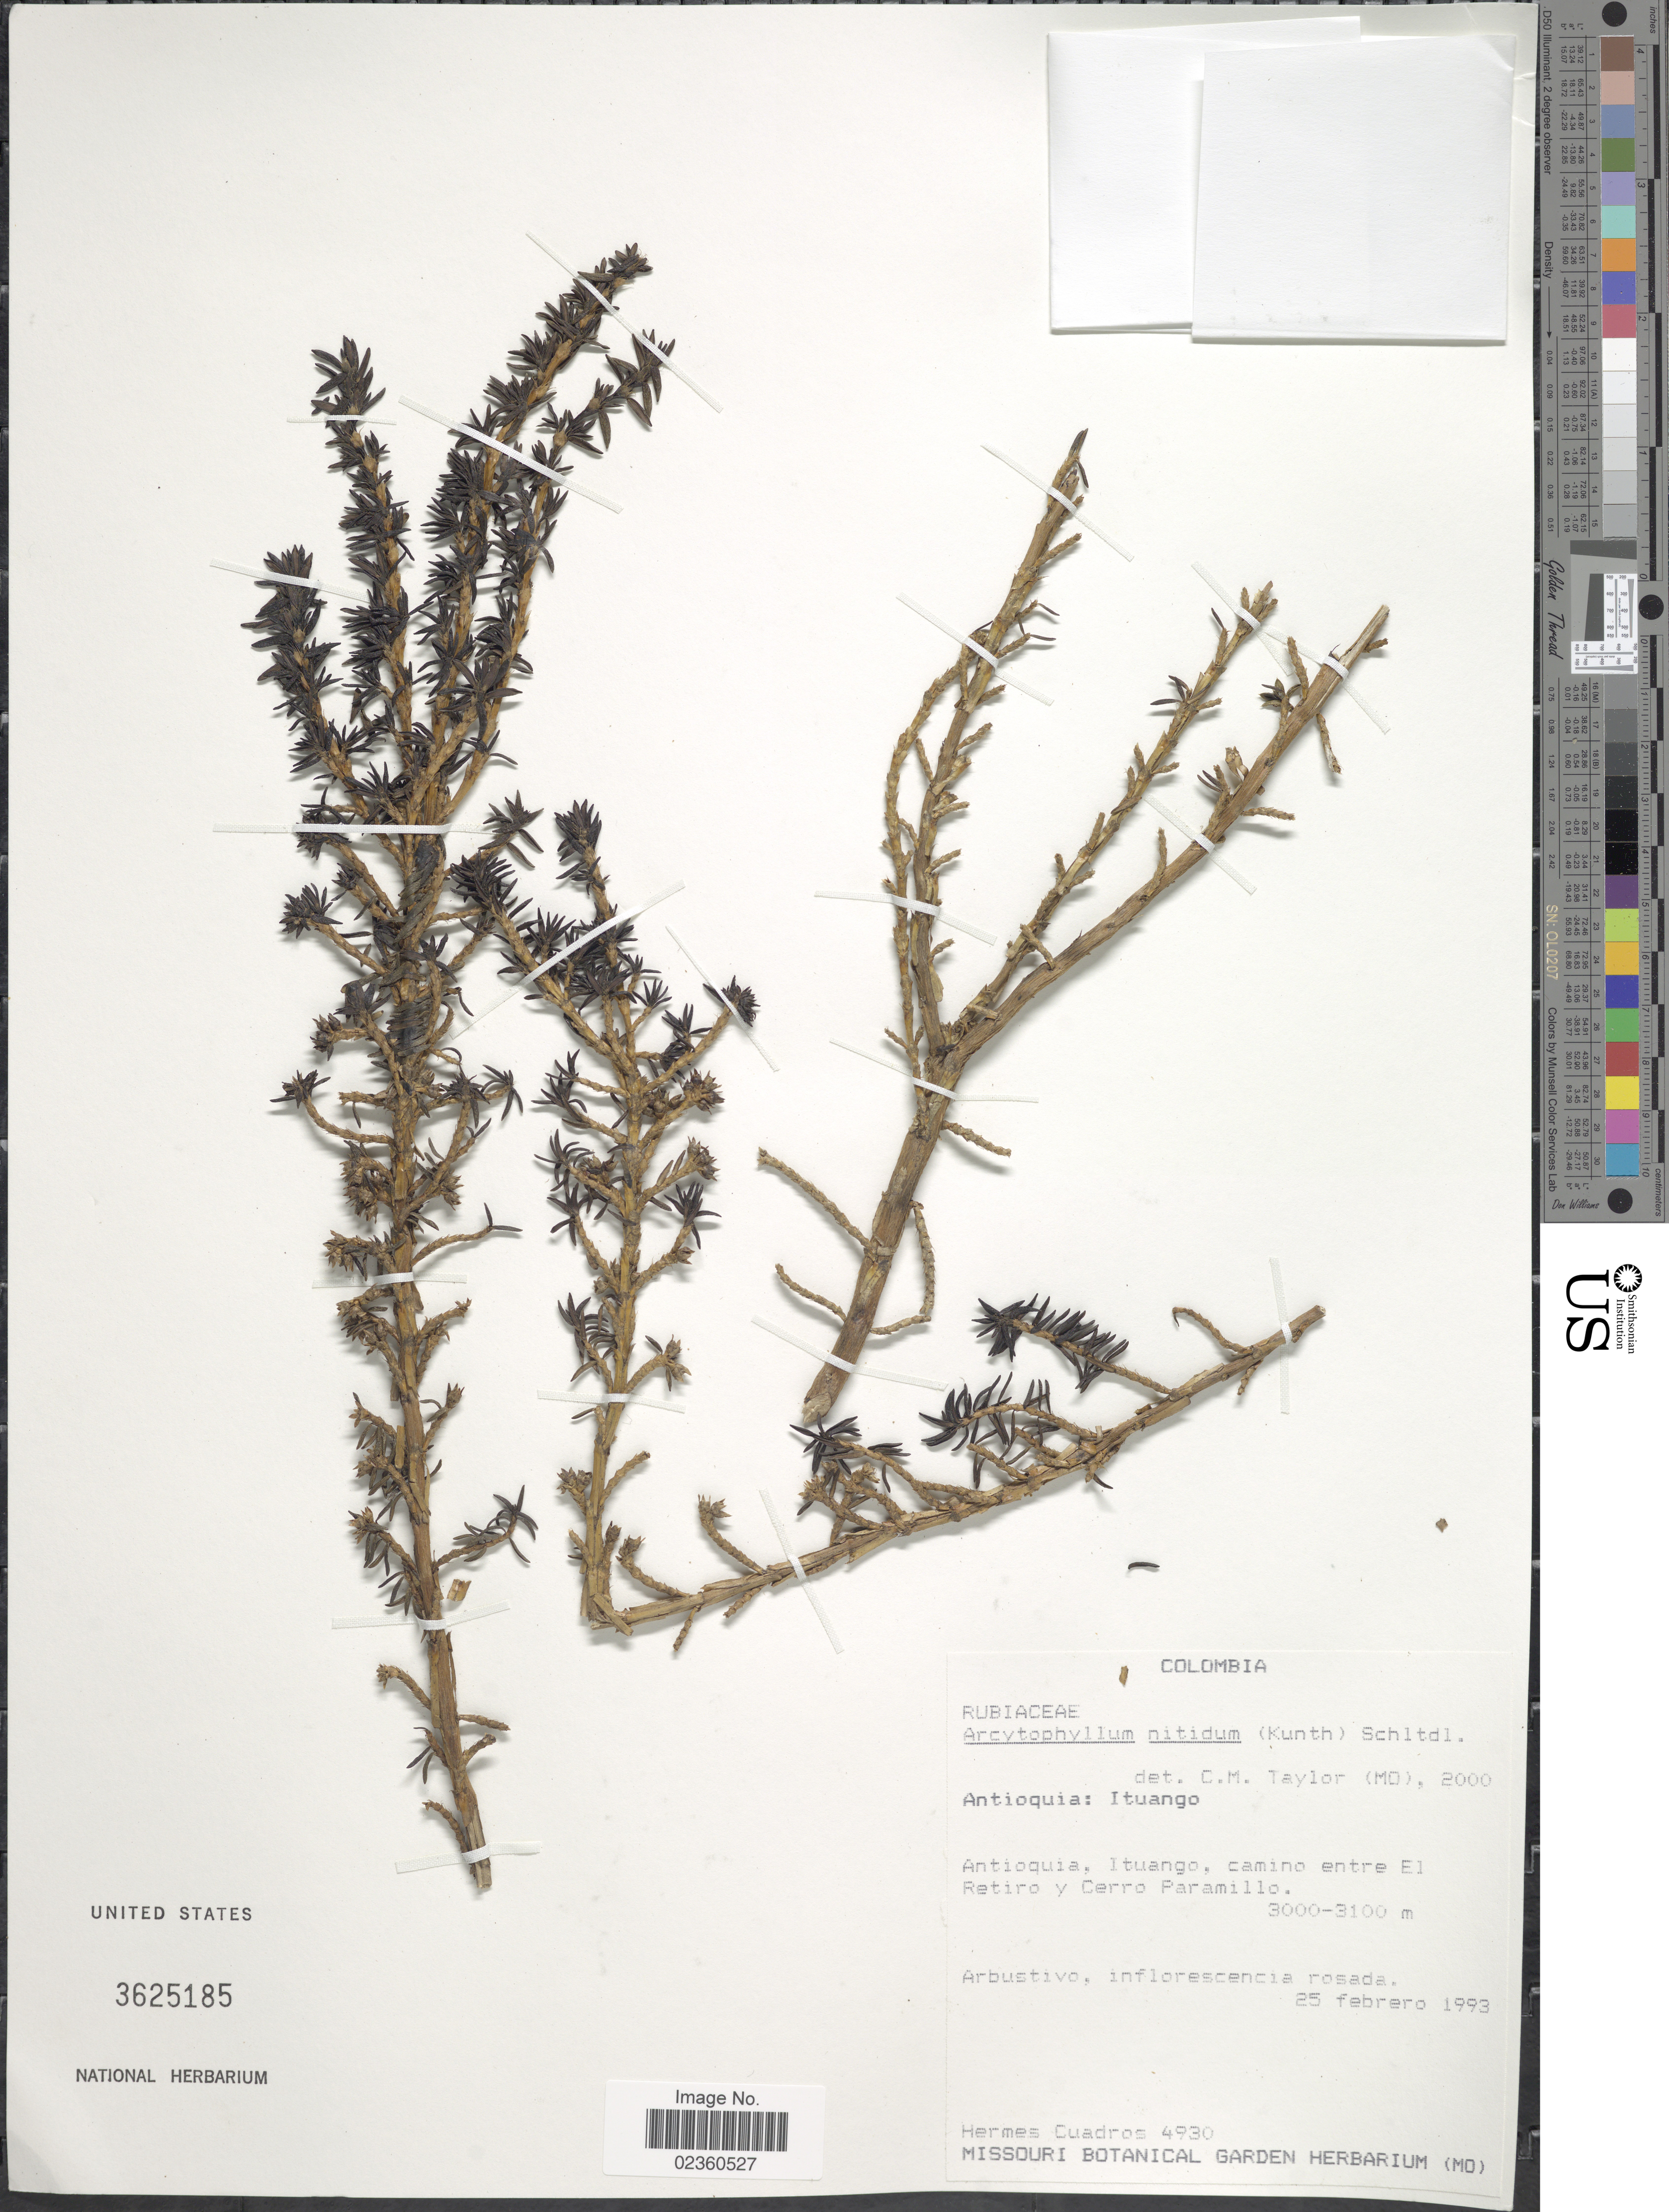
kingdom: Plantae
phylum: Tracheophyta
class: Magnoliopsida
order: Gentianales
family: Rubiaceae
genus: Arcytophyllum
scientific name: Arcytophyllum nitidum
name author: (Kunth) Schltdl.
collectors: H. Cuadros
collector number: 4930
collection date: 1993-02-25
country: Colombia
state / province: Antioquia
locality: Ituango, Antioquia, Ituango, camino entre El Retiro y Cerro Paramillo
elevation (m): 3000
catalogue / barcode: US 3625185